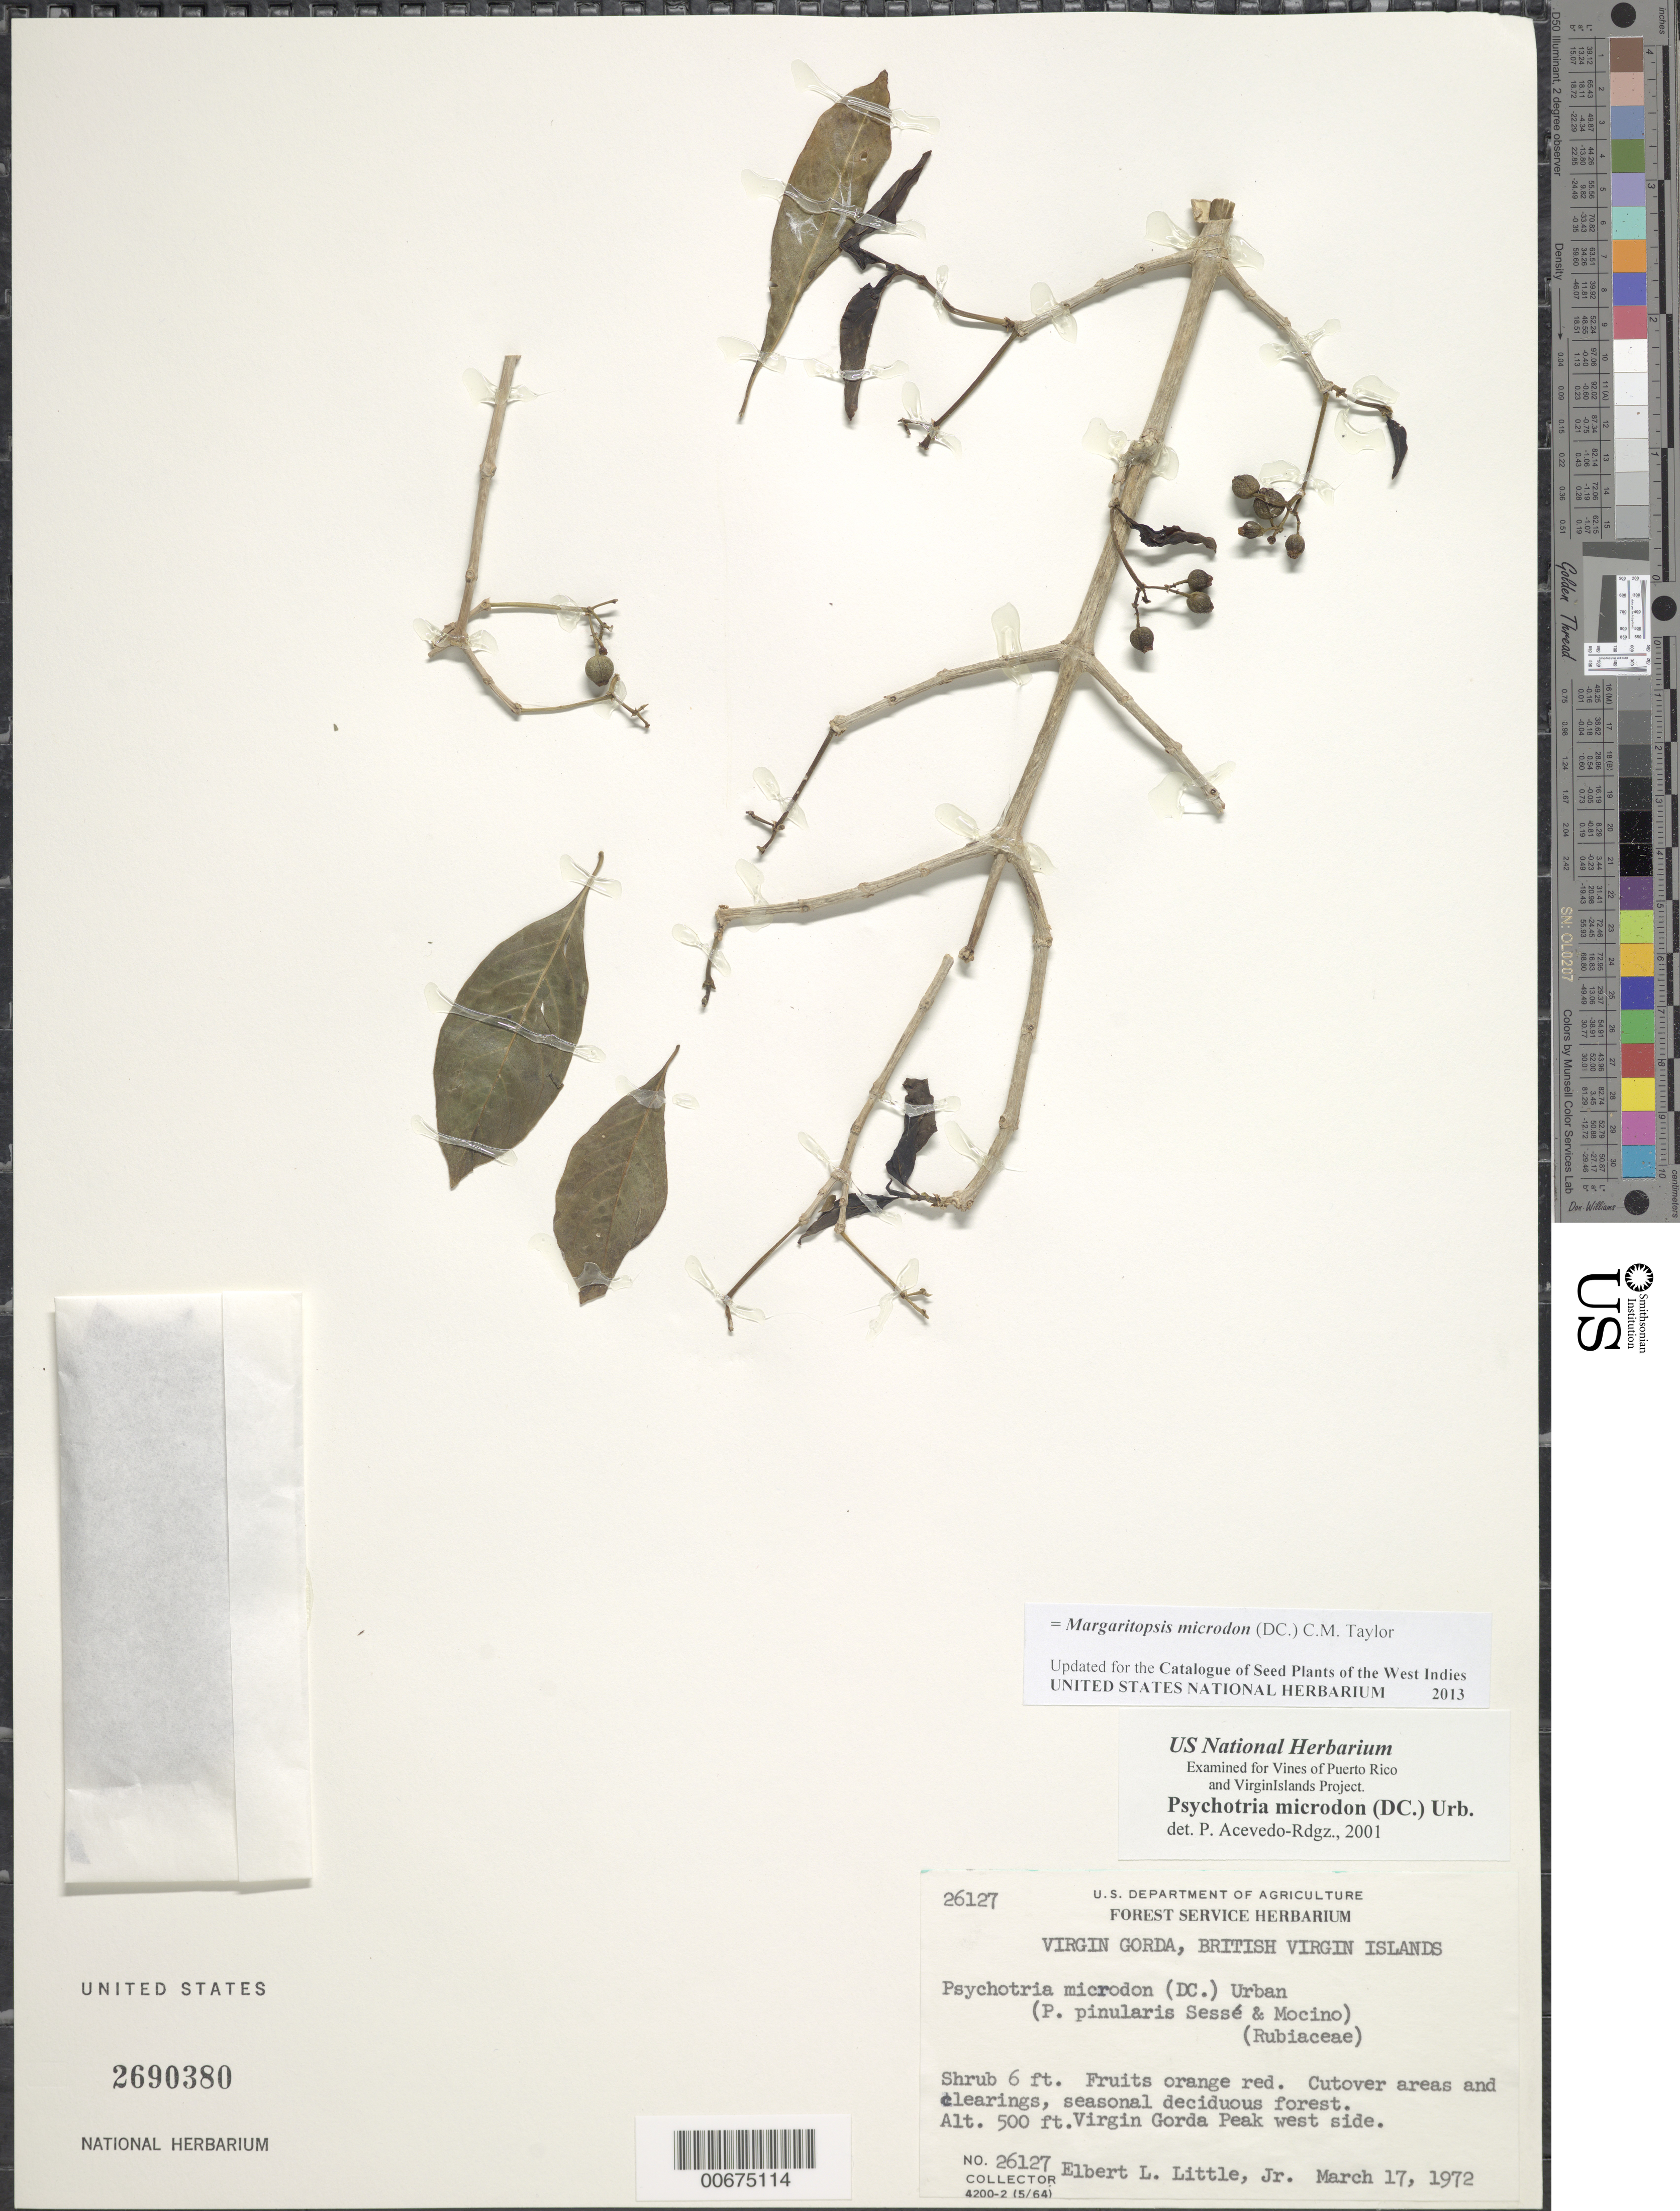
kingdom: Plantae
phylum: Tracheophyta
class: Magnoliopsida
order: Gentianales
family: Rubiaceae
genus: Margaritopsis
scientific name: Margaritopsis microdon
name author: (DC.) C.M. Taylor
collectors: E. L. Little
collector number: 26127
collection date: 1972-03-17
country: British Virgin Islands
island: Virgin Gorda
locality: Virgin Gorda Peak, west side.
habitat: Cutover areas and clearings, seasonal deciduous forest.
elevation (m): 152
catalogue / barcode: US 2690380